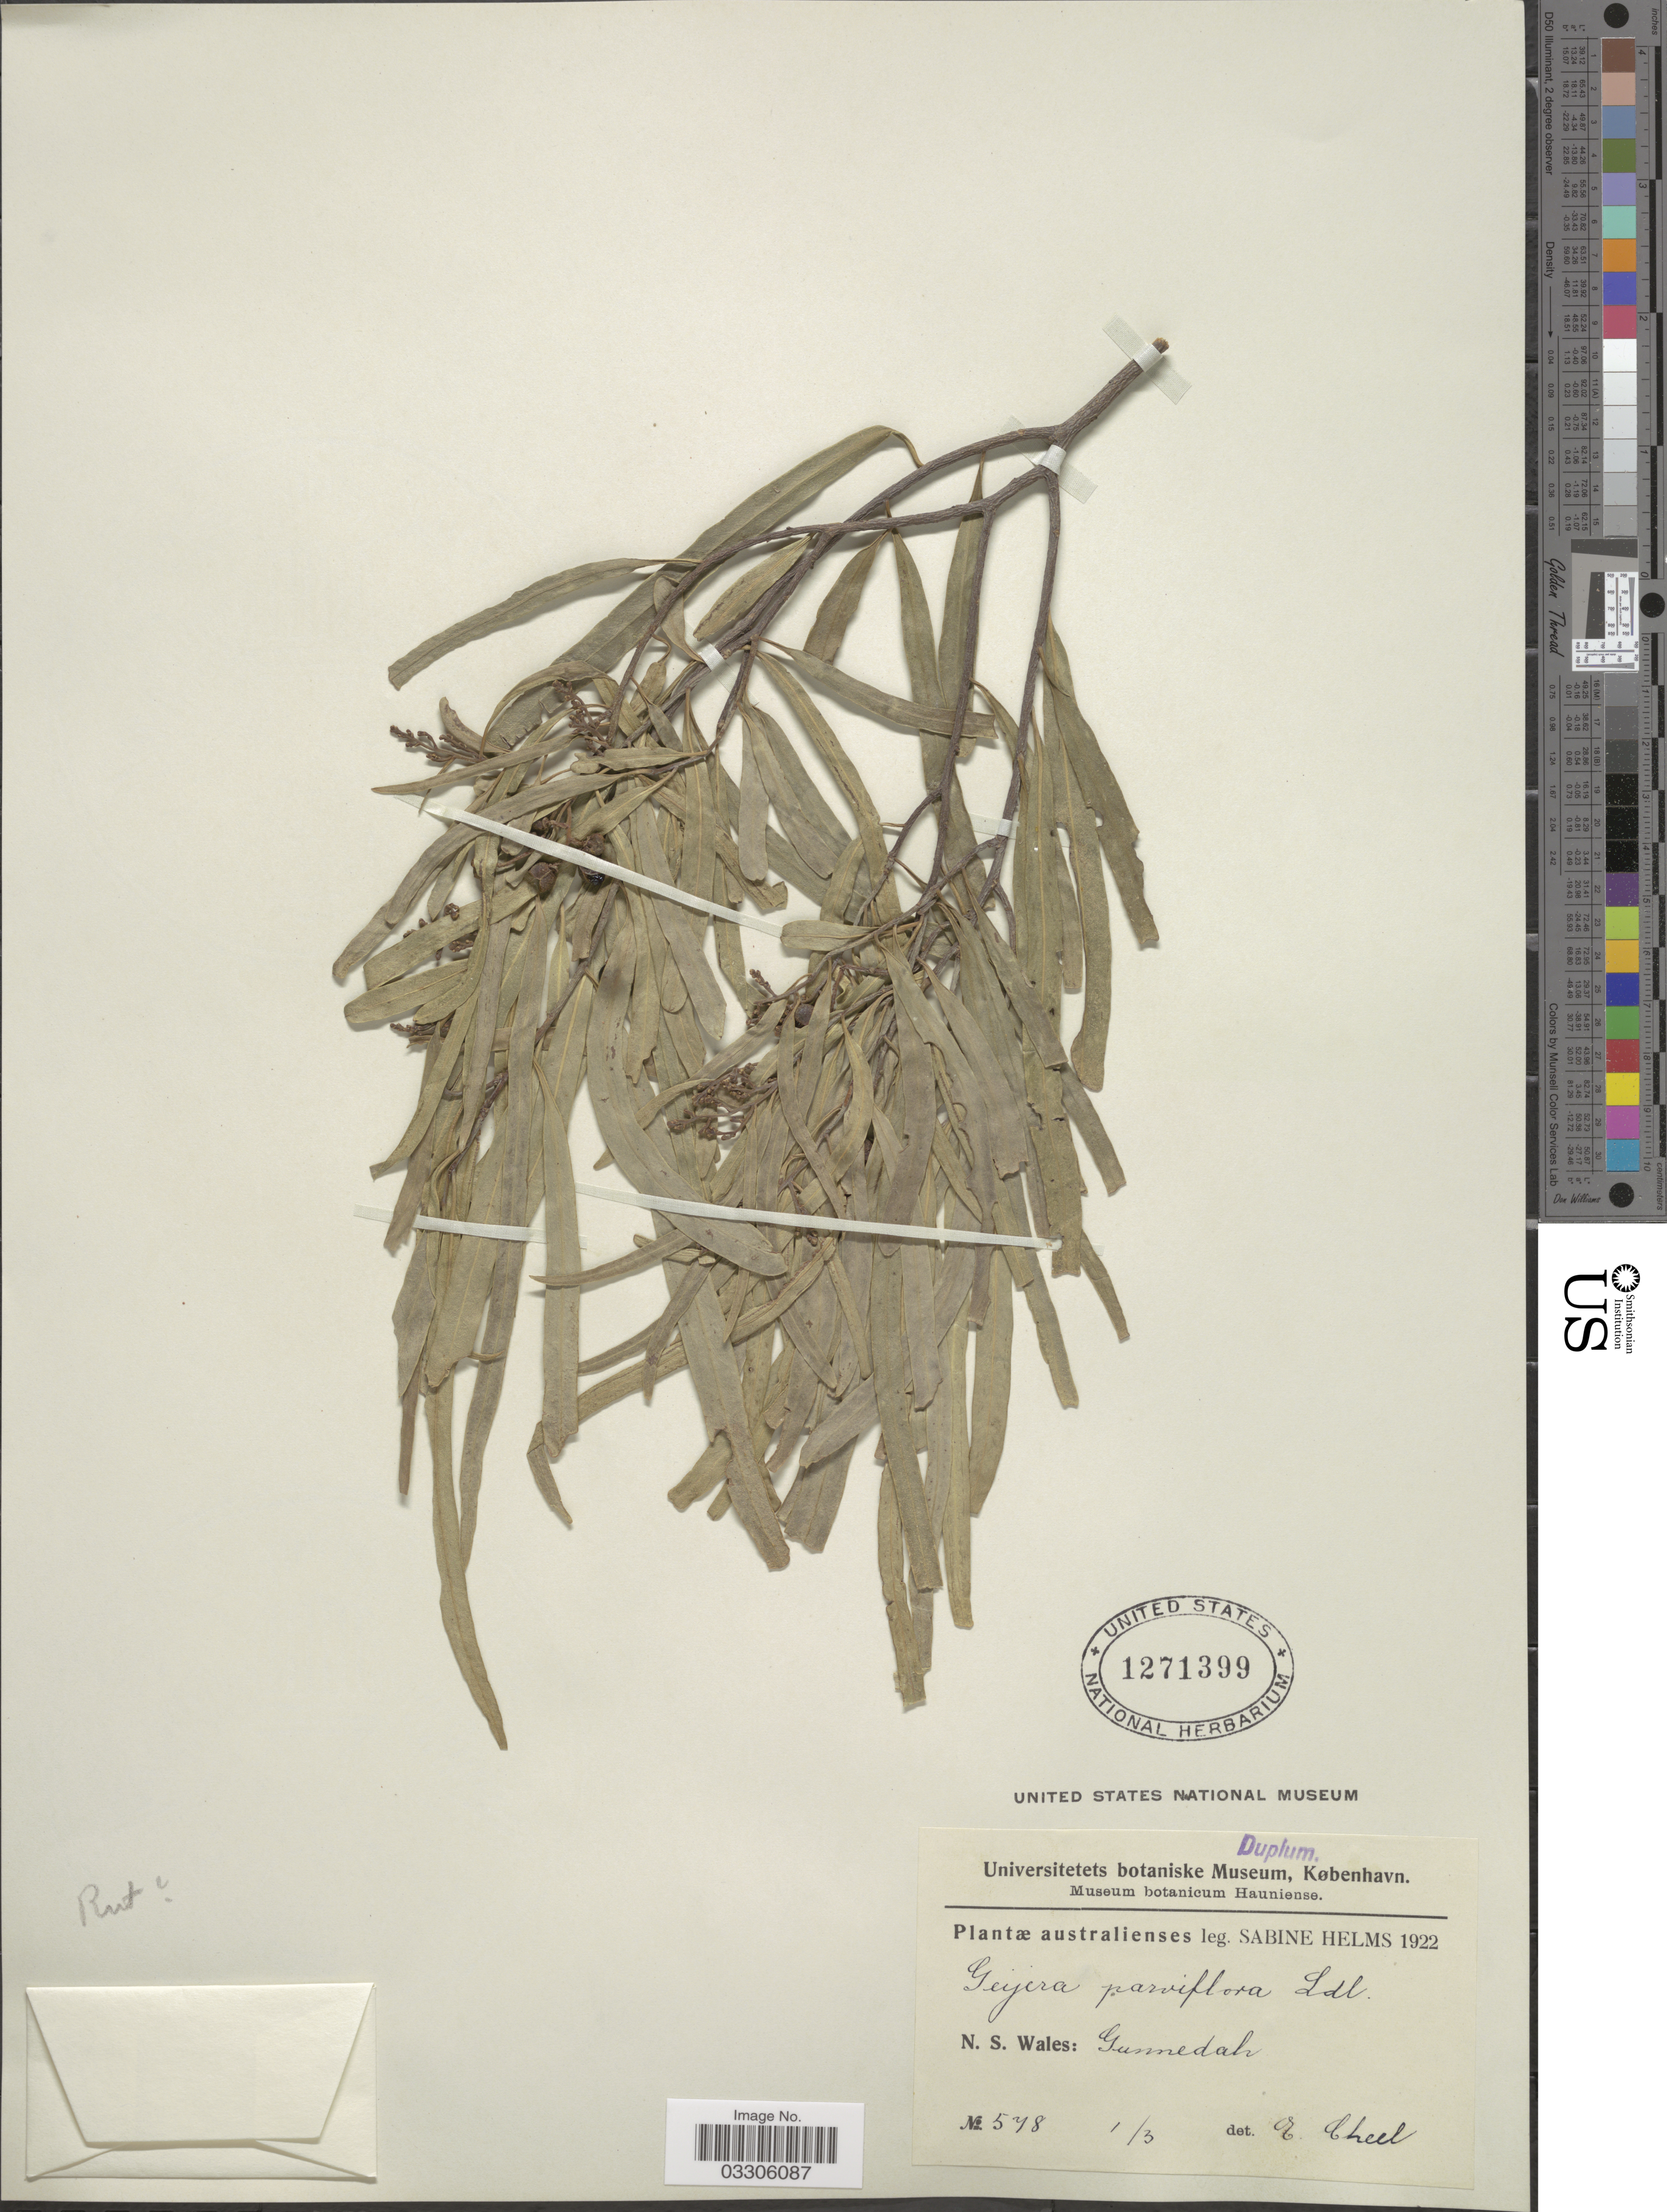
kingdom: Plantae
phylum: Tracheophyta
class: Magnoliopsida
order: Sapindales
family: Rutaceae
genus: Geijera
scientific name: Geijera parviflora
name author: Lindl.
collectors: S. Helms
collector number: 548*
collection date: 1922-03-01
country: Australia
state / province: New South Wales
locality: N. S. Wales: Gunnedah.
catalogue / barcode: US 1271399